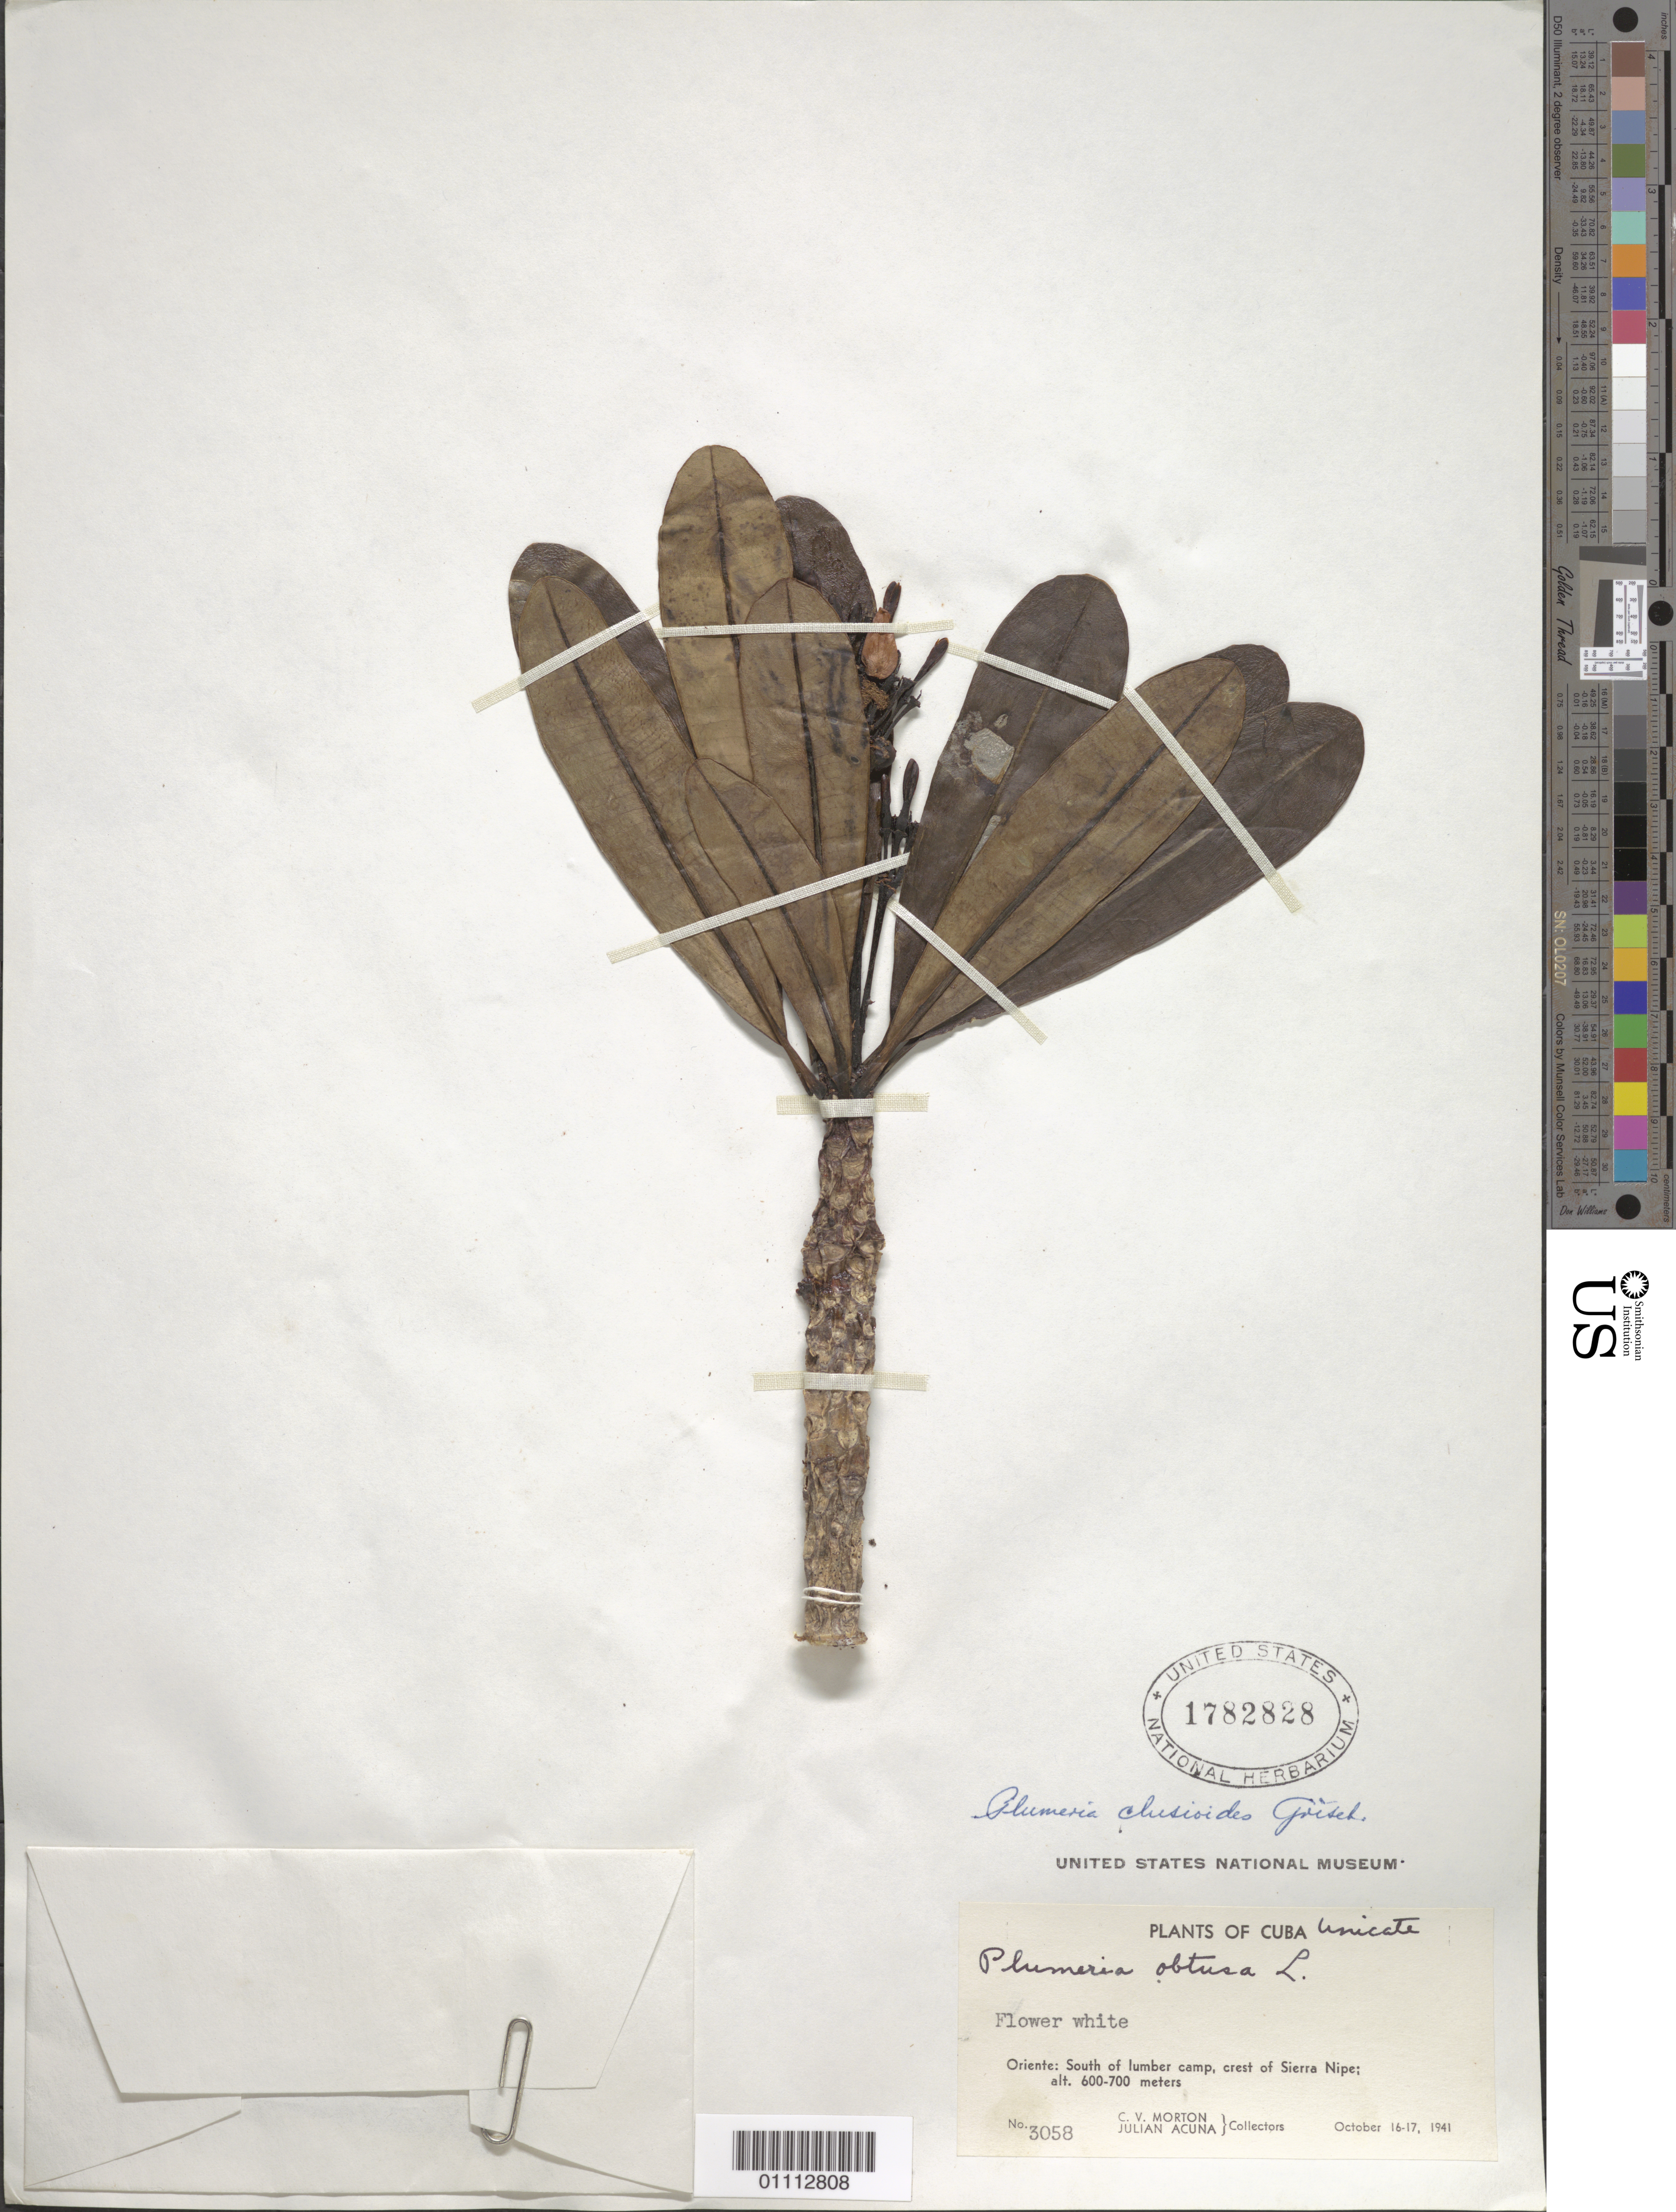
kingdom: Plantae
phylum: Tracheophyta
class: Magnoliopsida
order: Gentianales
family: Apocynaceae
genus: Plumeria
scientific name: Plumeria obtusa var. typica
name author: Woodson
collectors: C. V. Morton & J. Acuña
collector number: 3058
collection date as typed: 16 Oct 1941 to 17 Oct 1941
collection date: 1941-10-16/1941-10-17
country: Cuba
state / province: Holguín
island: Cuba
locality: South of lumber camp, crest of Sierra Nipe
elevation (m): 600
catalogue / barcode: US 1782828